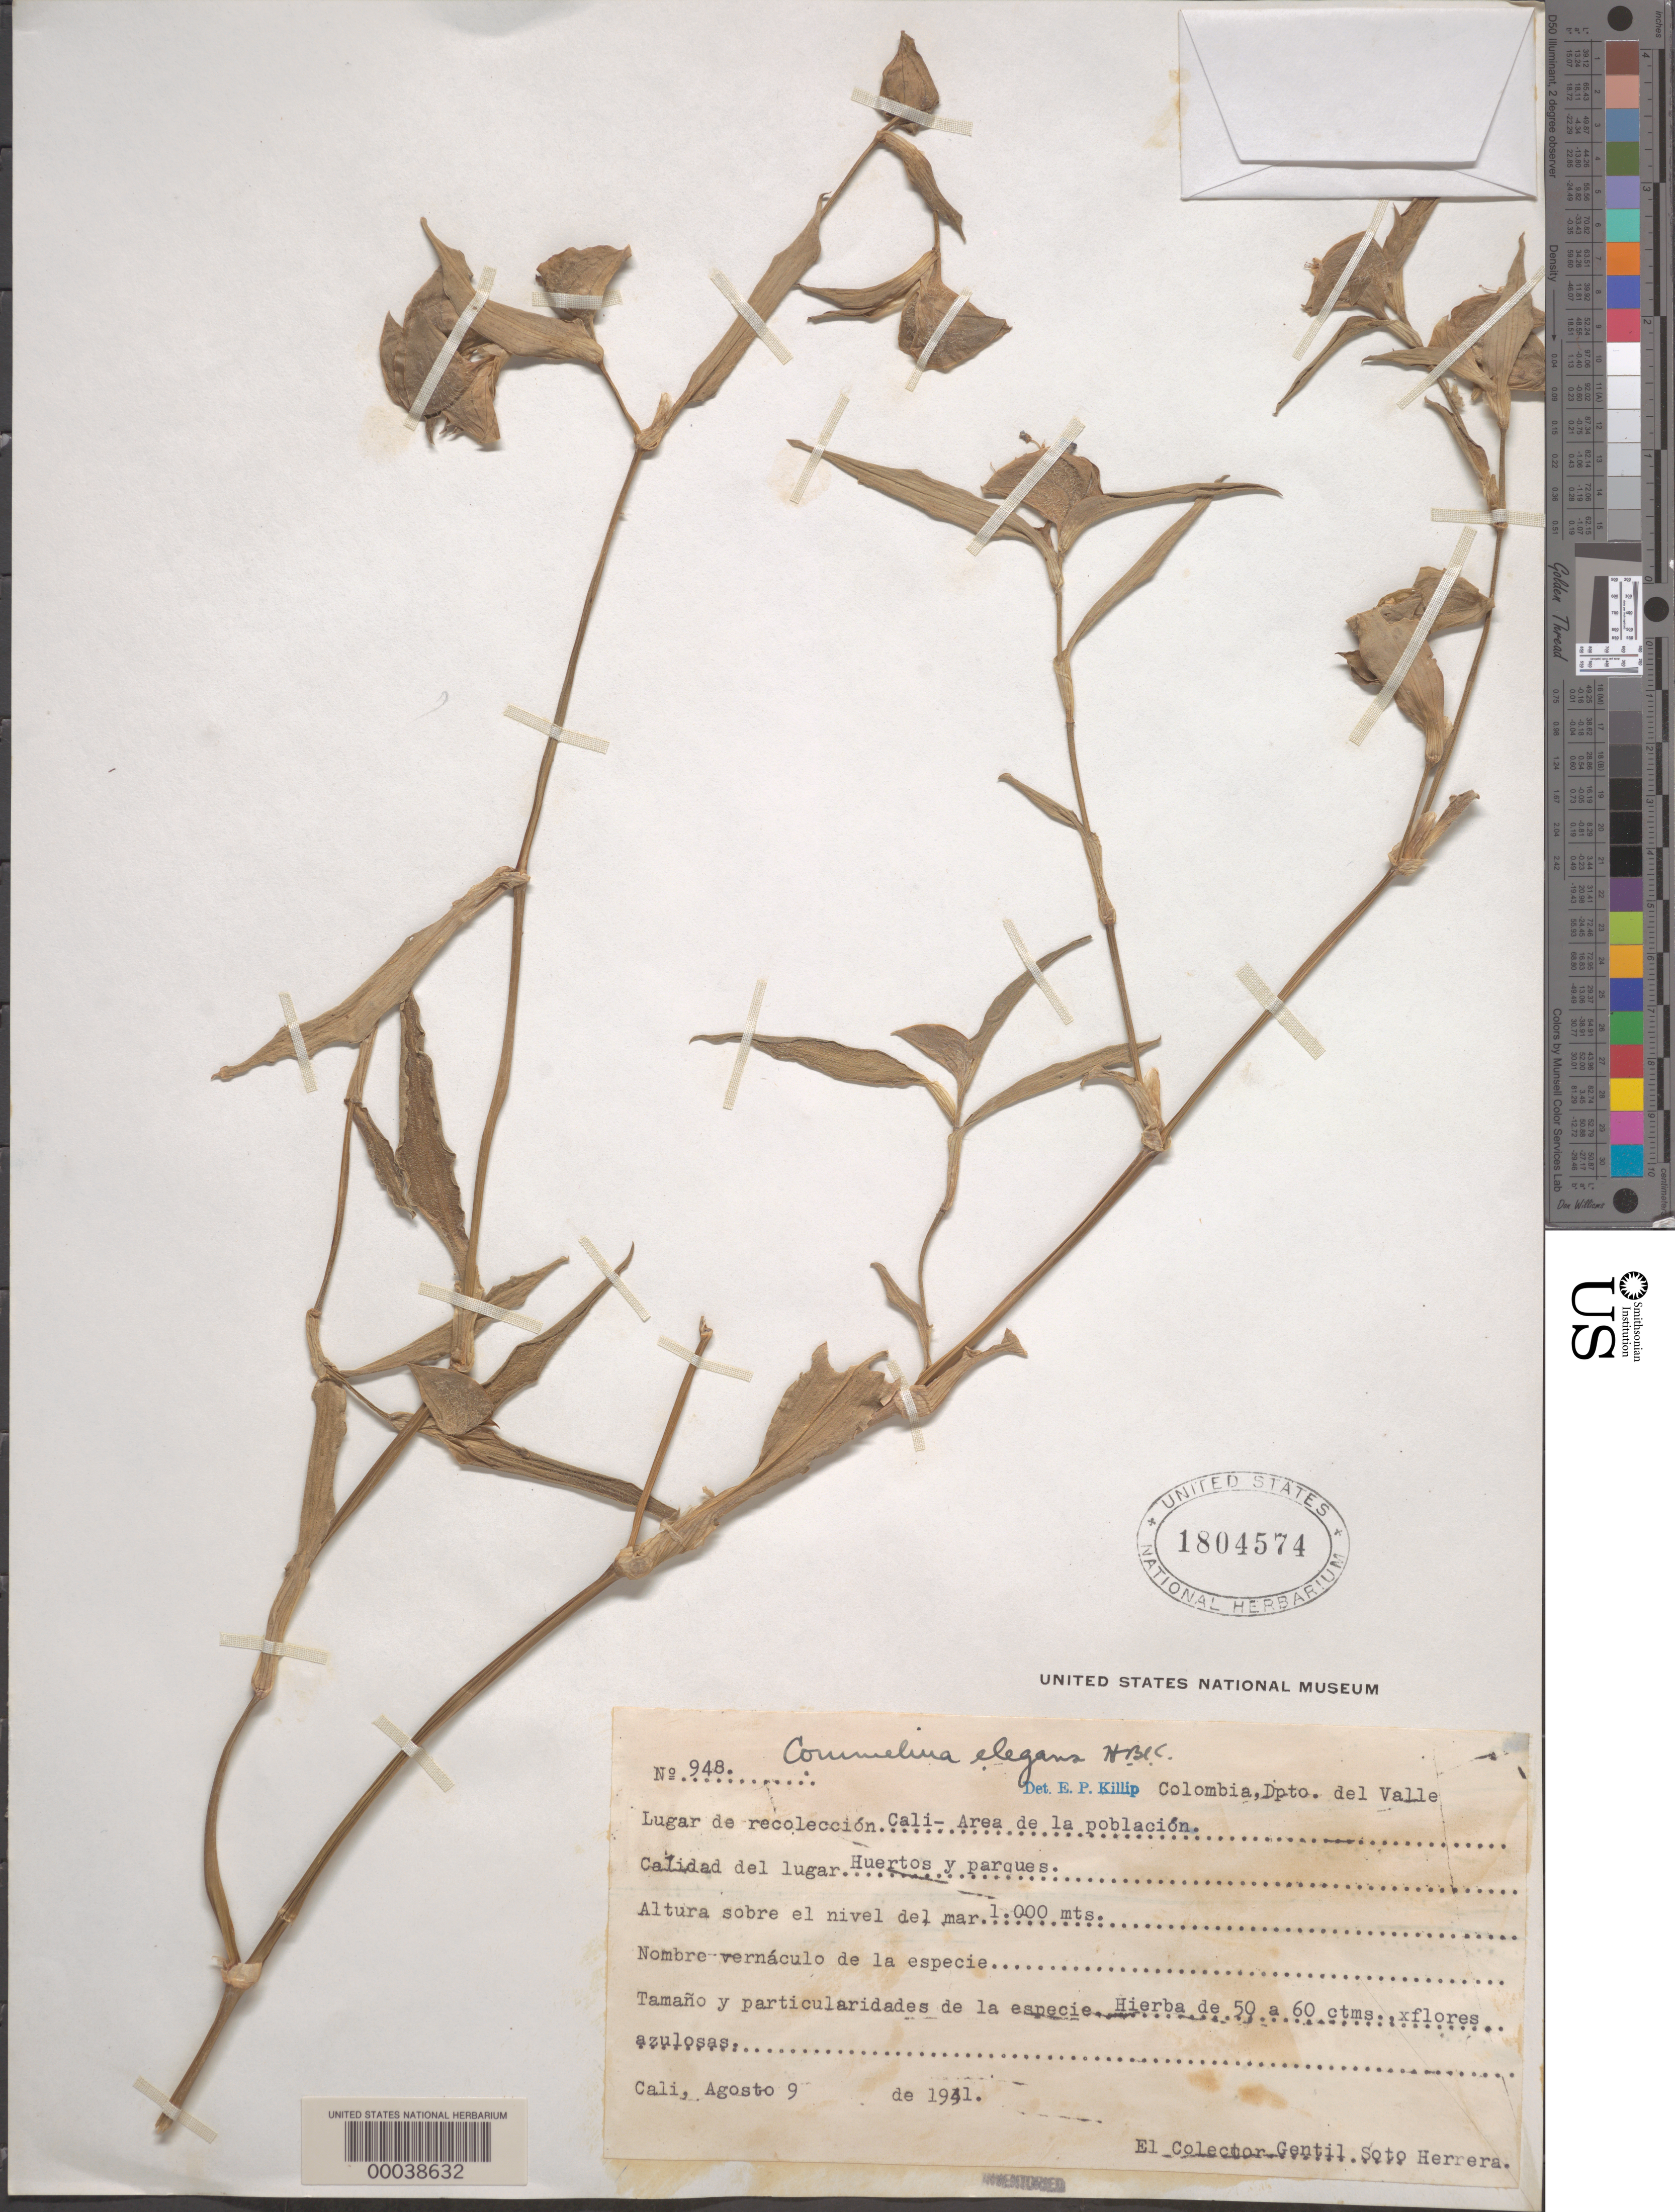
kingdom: Plantae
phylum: Tracheophyta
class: Liliopsida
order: Commelinales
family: Commelinaceae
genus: Commelina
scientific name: Commelina erecta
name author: L.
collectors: G. S. Herrera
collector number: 948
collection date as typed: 09 Aug 1941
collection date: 1941-08-09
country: Colombia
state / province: Valle del Cauca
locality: Cali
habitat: Gardens and parks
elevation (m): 1000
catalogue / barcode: US 1804574